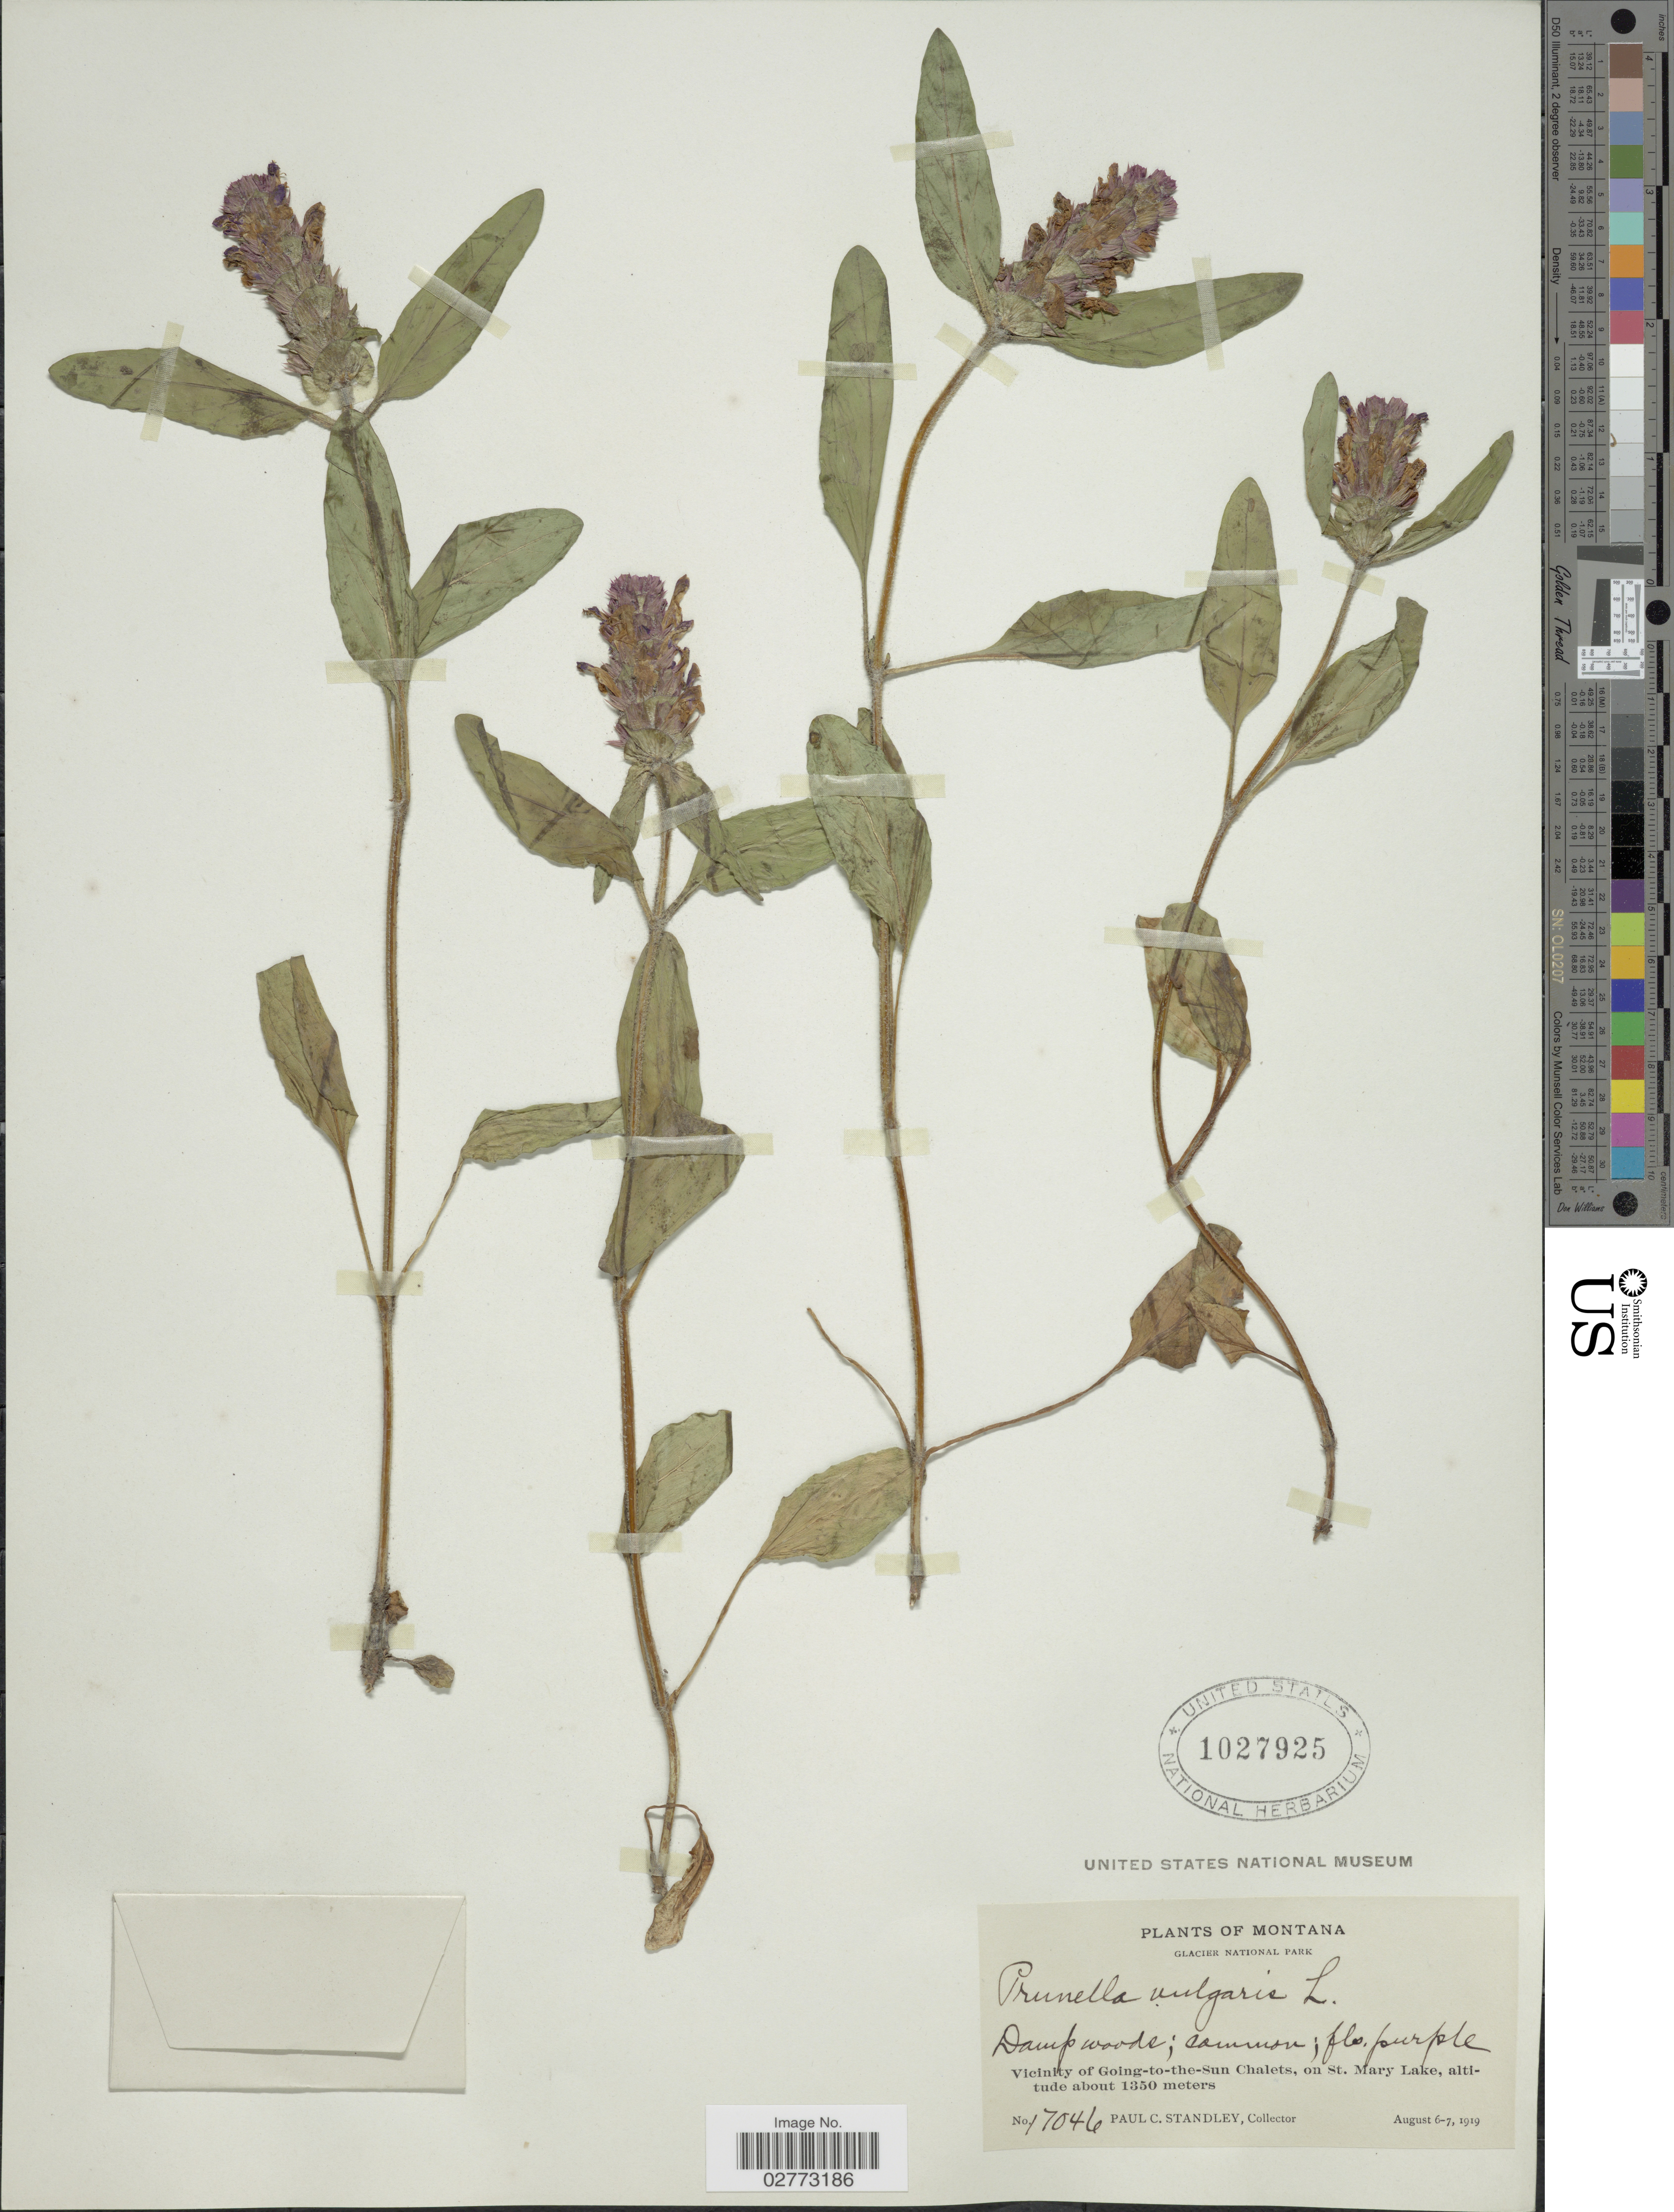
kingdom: Plantae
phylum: Tracheophyta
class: Magnoliopsida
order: Lamiales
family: Lamiaceae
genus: Prunella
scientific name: Prunella vulgaris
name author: L.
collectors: P. C. Standley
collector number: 17046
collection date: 1919-08-06/1919-08-07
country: United States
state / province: Montana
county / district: Glacier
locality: Glacier National Park, Vicinity of Going-to-the-Sun Chalets, on St. Mary Lake.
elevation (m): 1350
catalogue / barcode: US 1027925